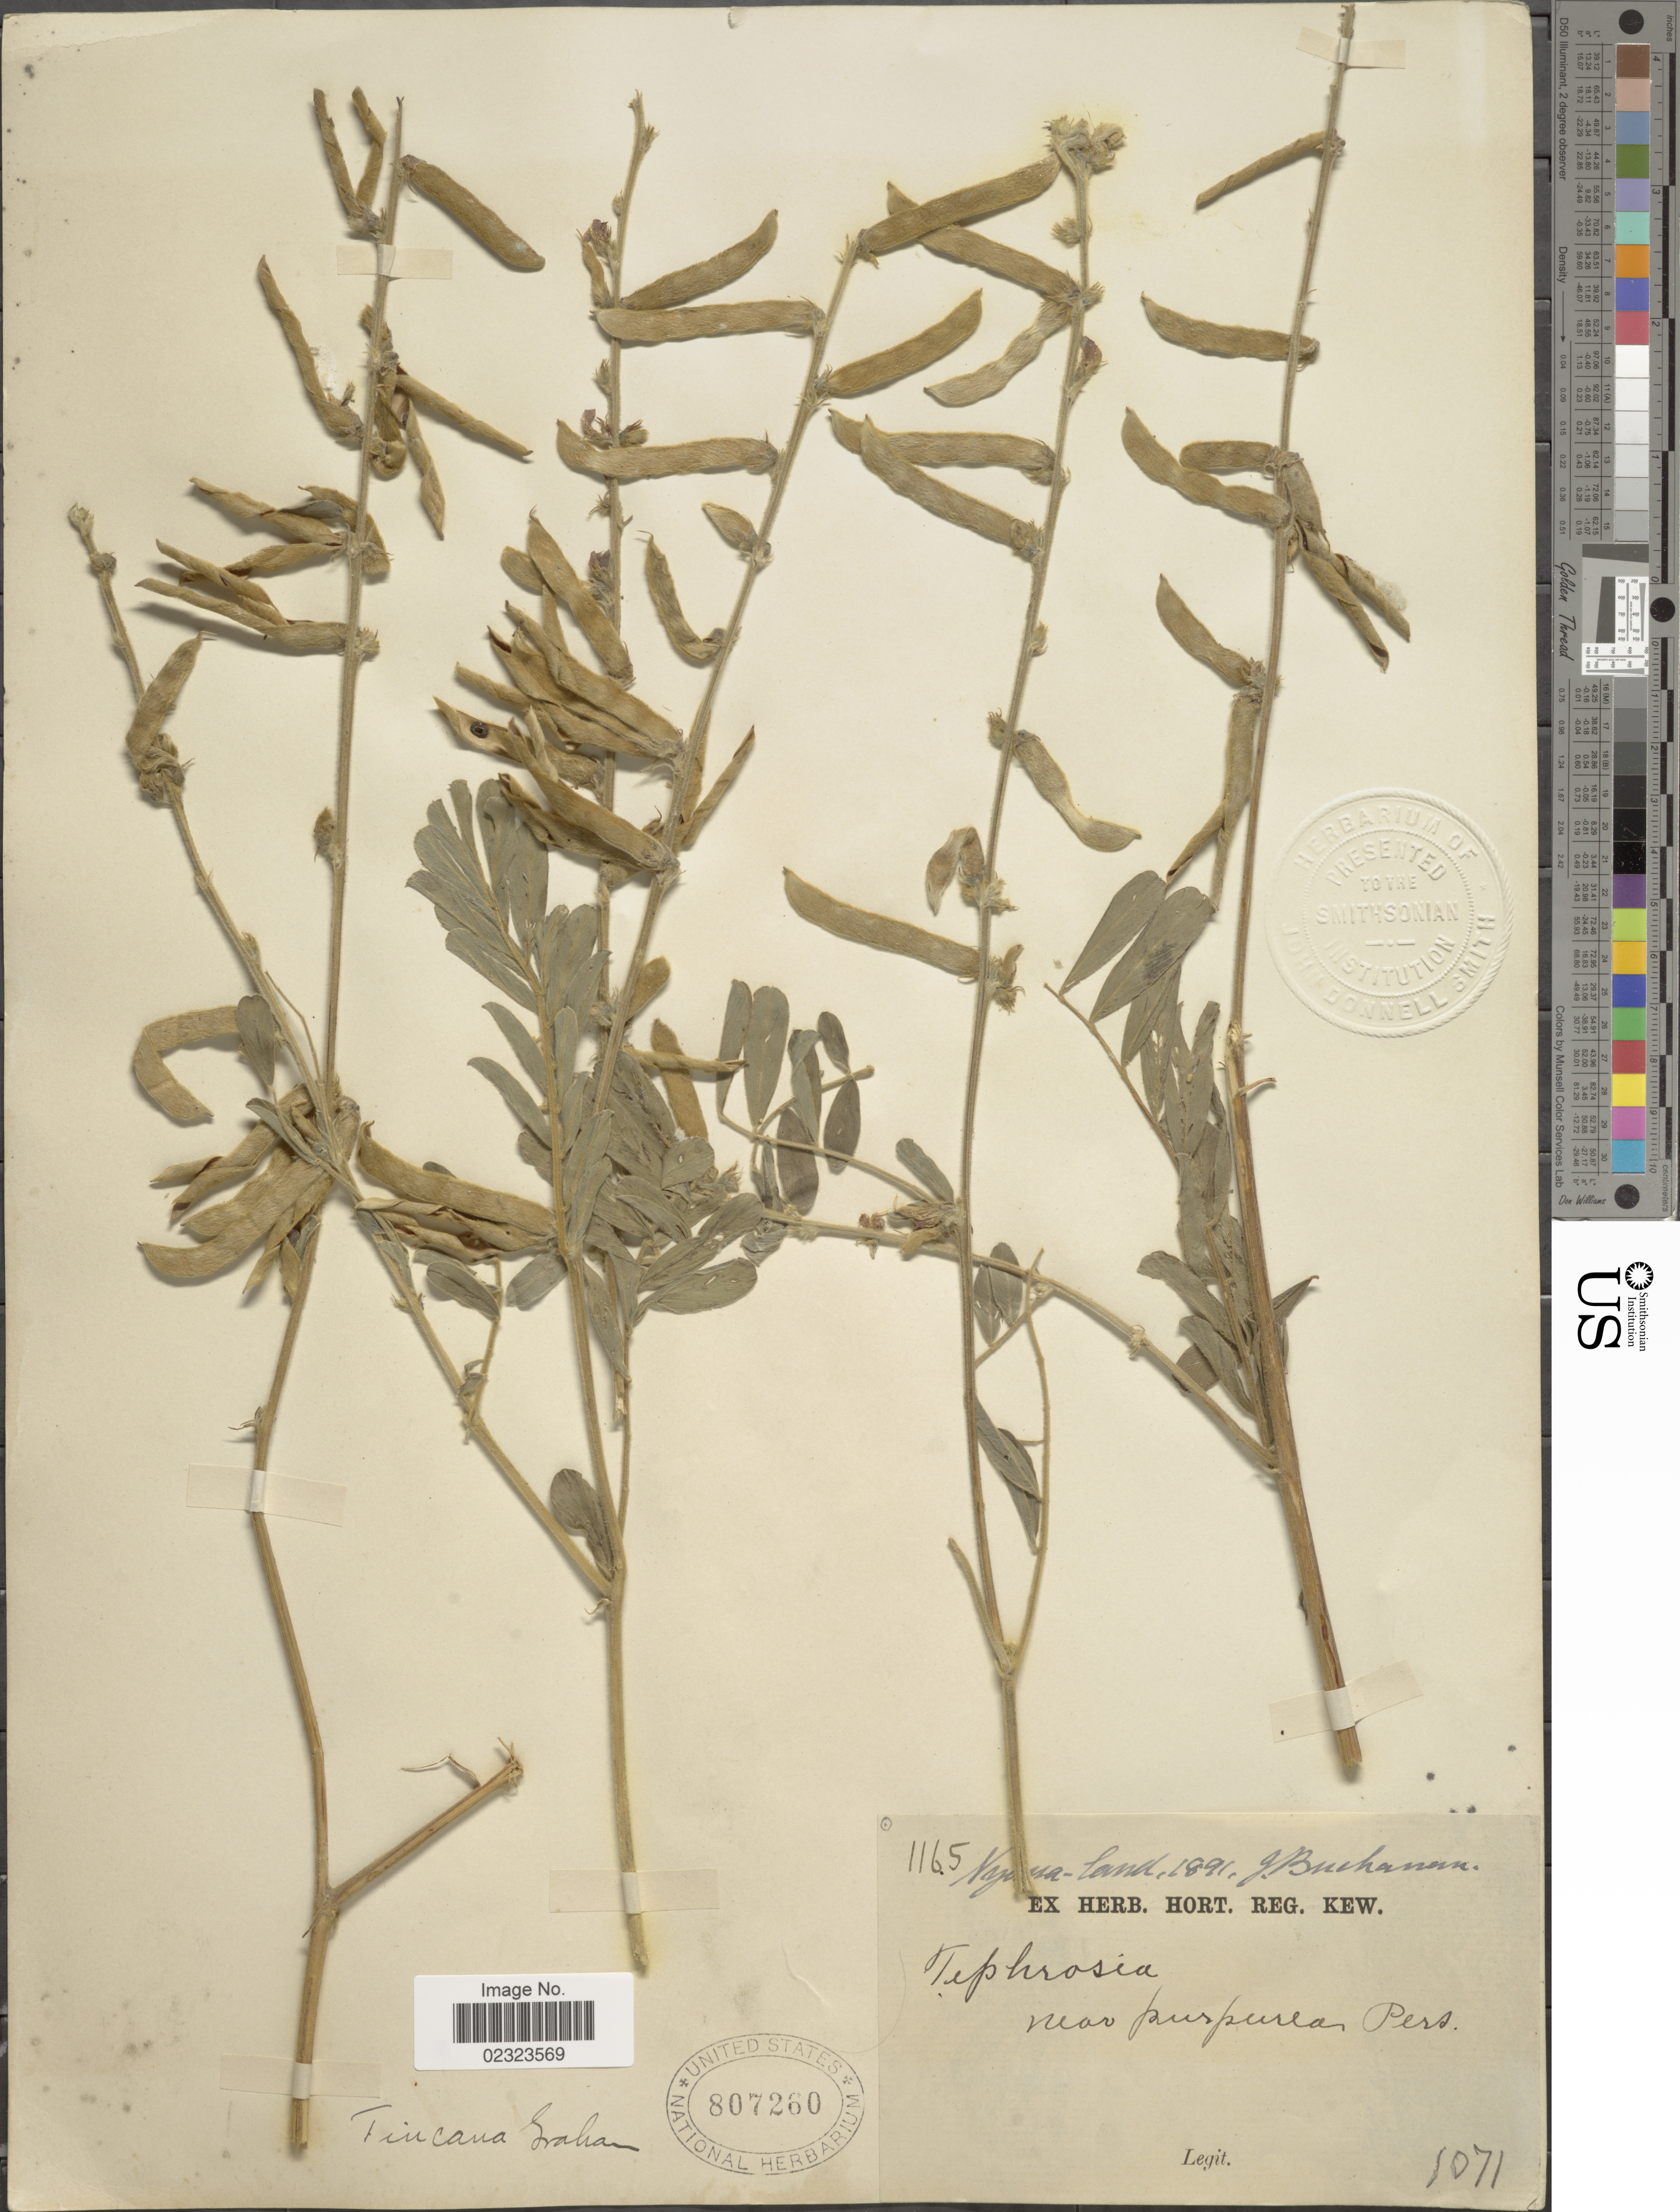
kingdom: Plantae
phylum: Tracheophyta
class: Magnoliopsida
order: Fabales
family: Fabaceae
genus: Tephrosia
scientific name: Tephrosia incana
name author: (Roxb.) Graham ex Wight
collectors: J. Buchanan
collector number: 1165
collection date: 1891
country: Malawi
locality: Nyasaland.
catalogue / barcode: US 807260